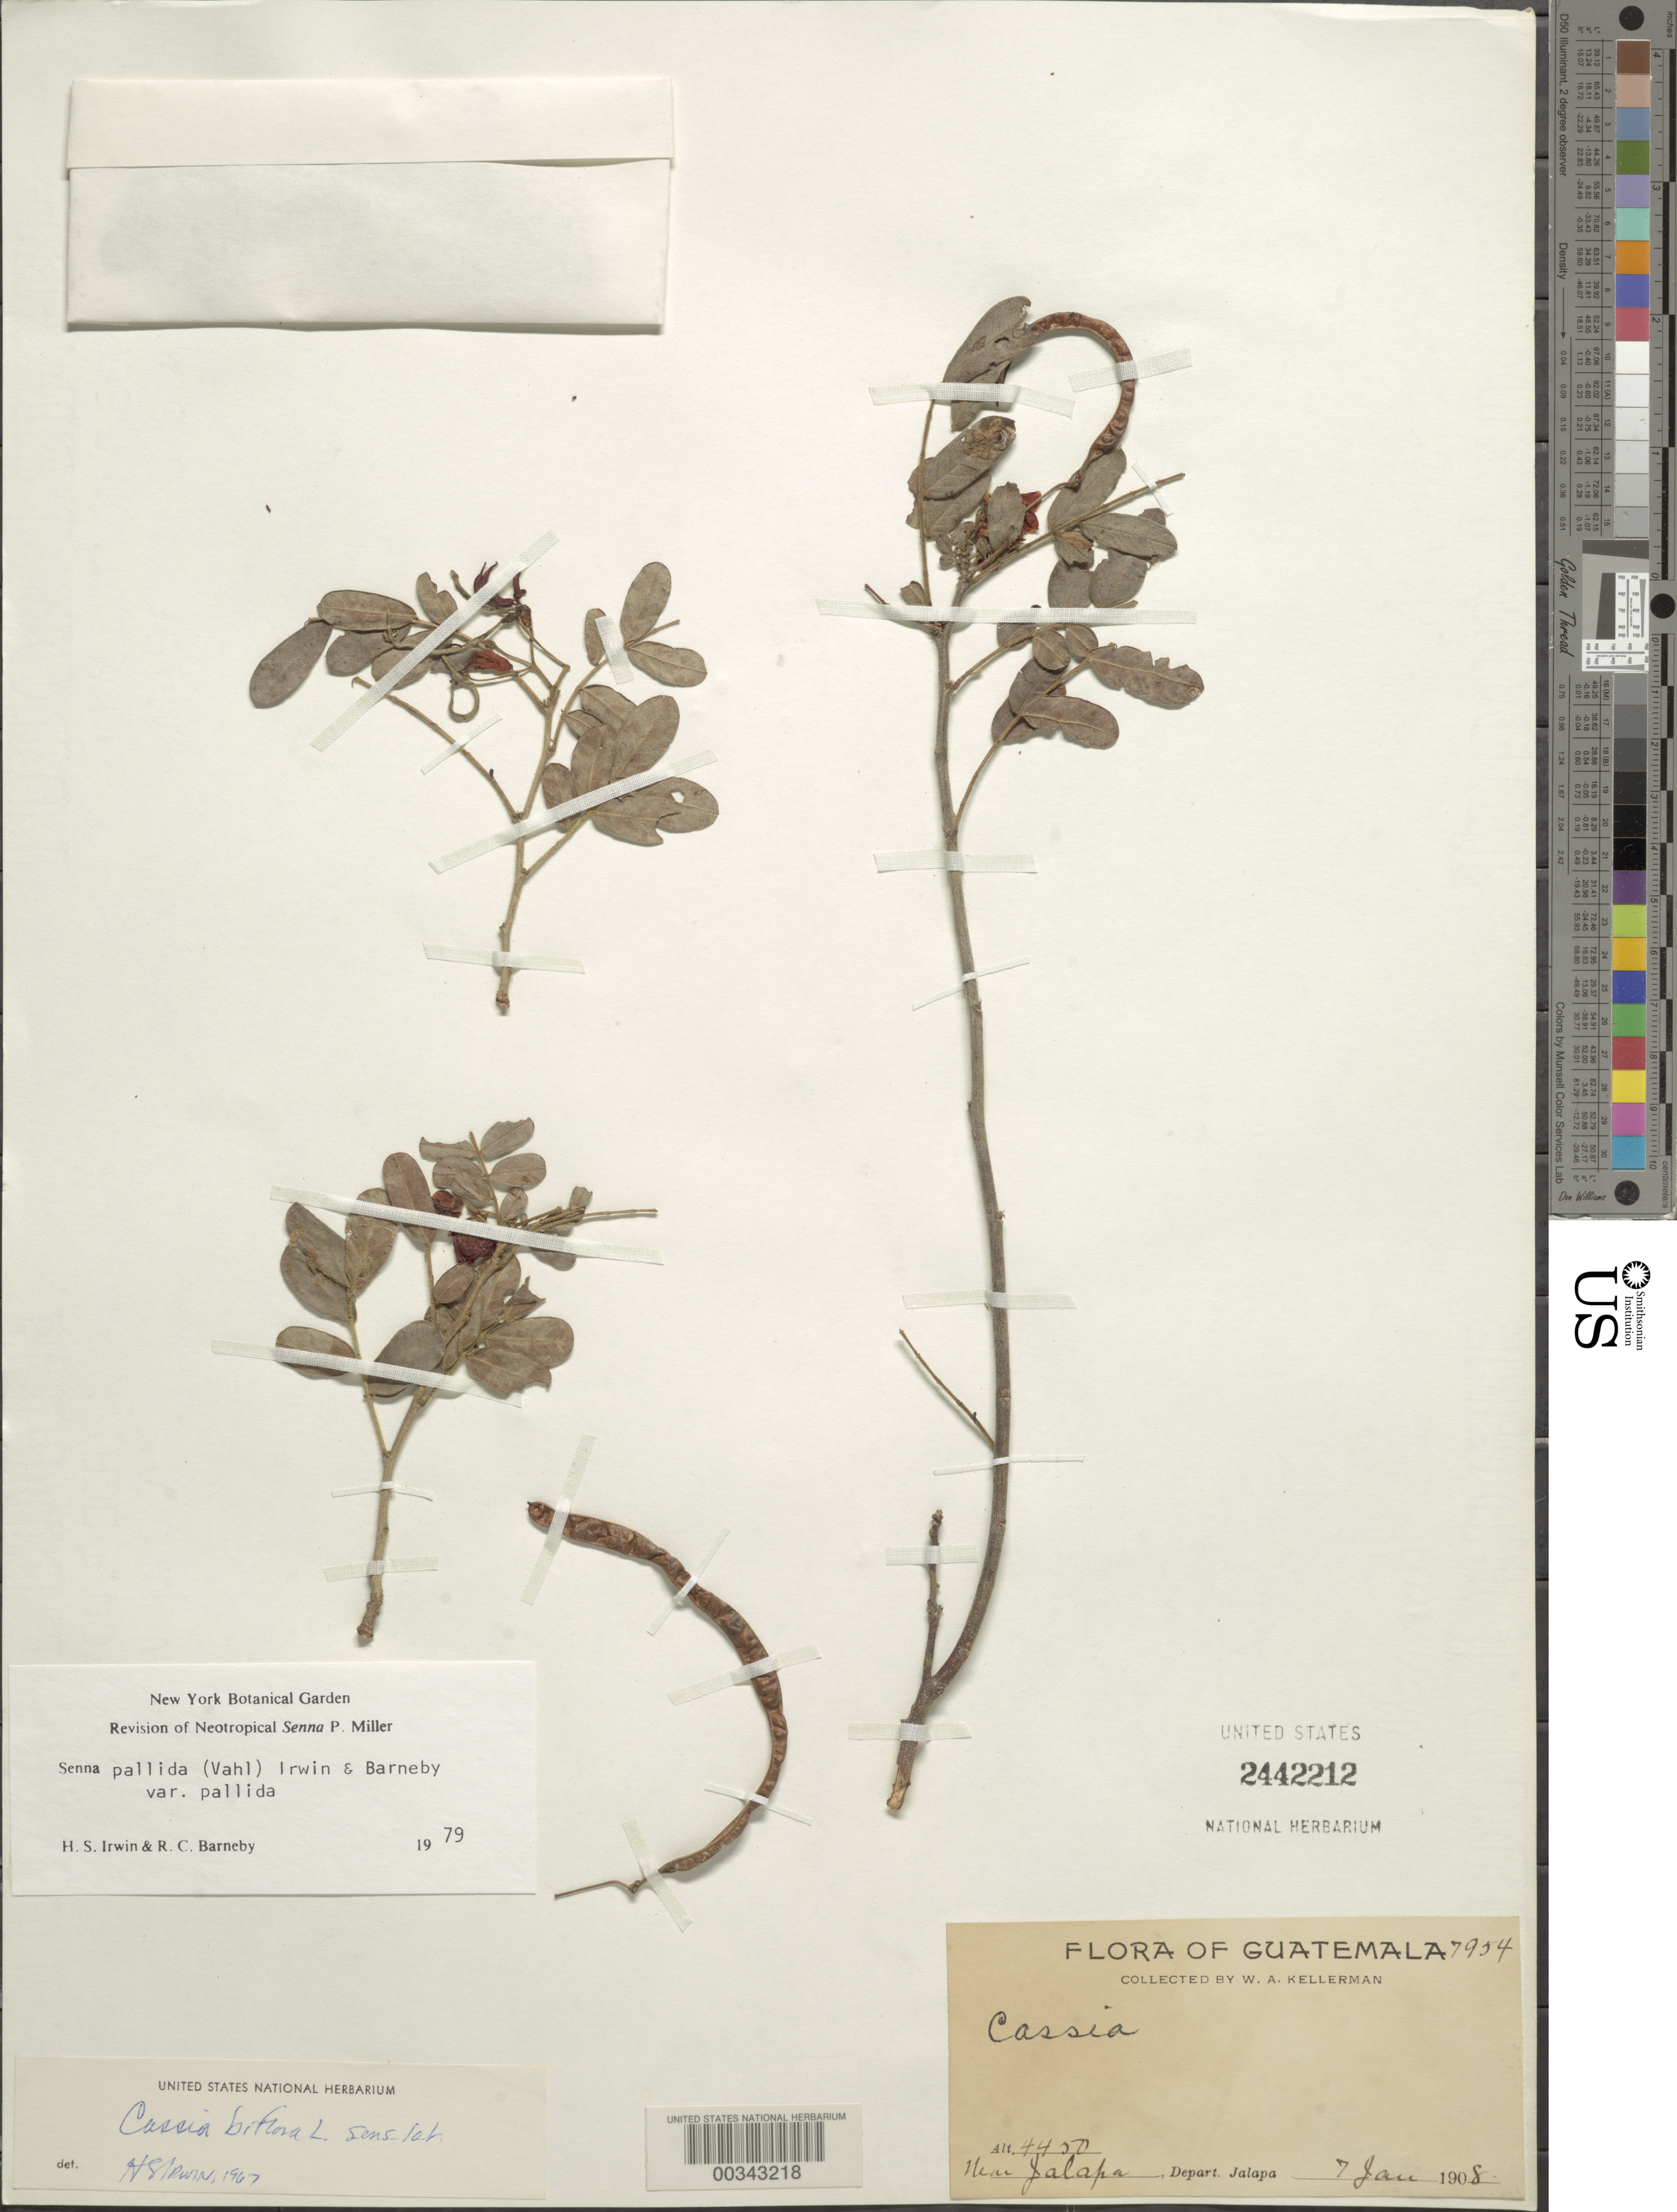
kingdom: Plantae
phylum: Tracheophyta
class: Magnoliopsida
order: Fabales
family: Fabaceae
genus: Senna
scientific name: Senna pallida var. pallida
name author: (Vahl) H.S. Irwin & Barneby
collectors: W. A. Kellerman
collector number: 7954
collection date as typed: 07 Jan 1908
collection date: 1908-01-07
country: Guatemala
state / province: Jalapa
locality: Near Jalapa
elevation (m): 1356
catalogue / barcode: US 2442212